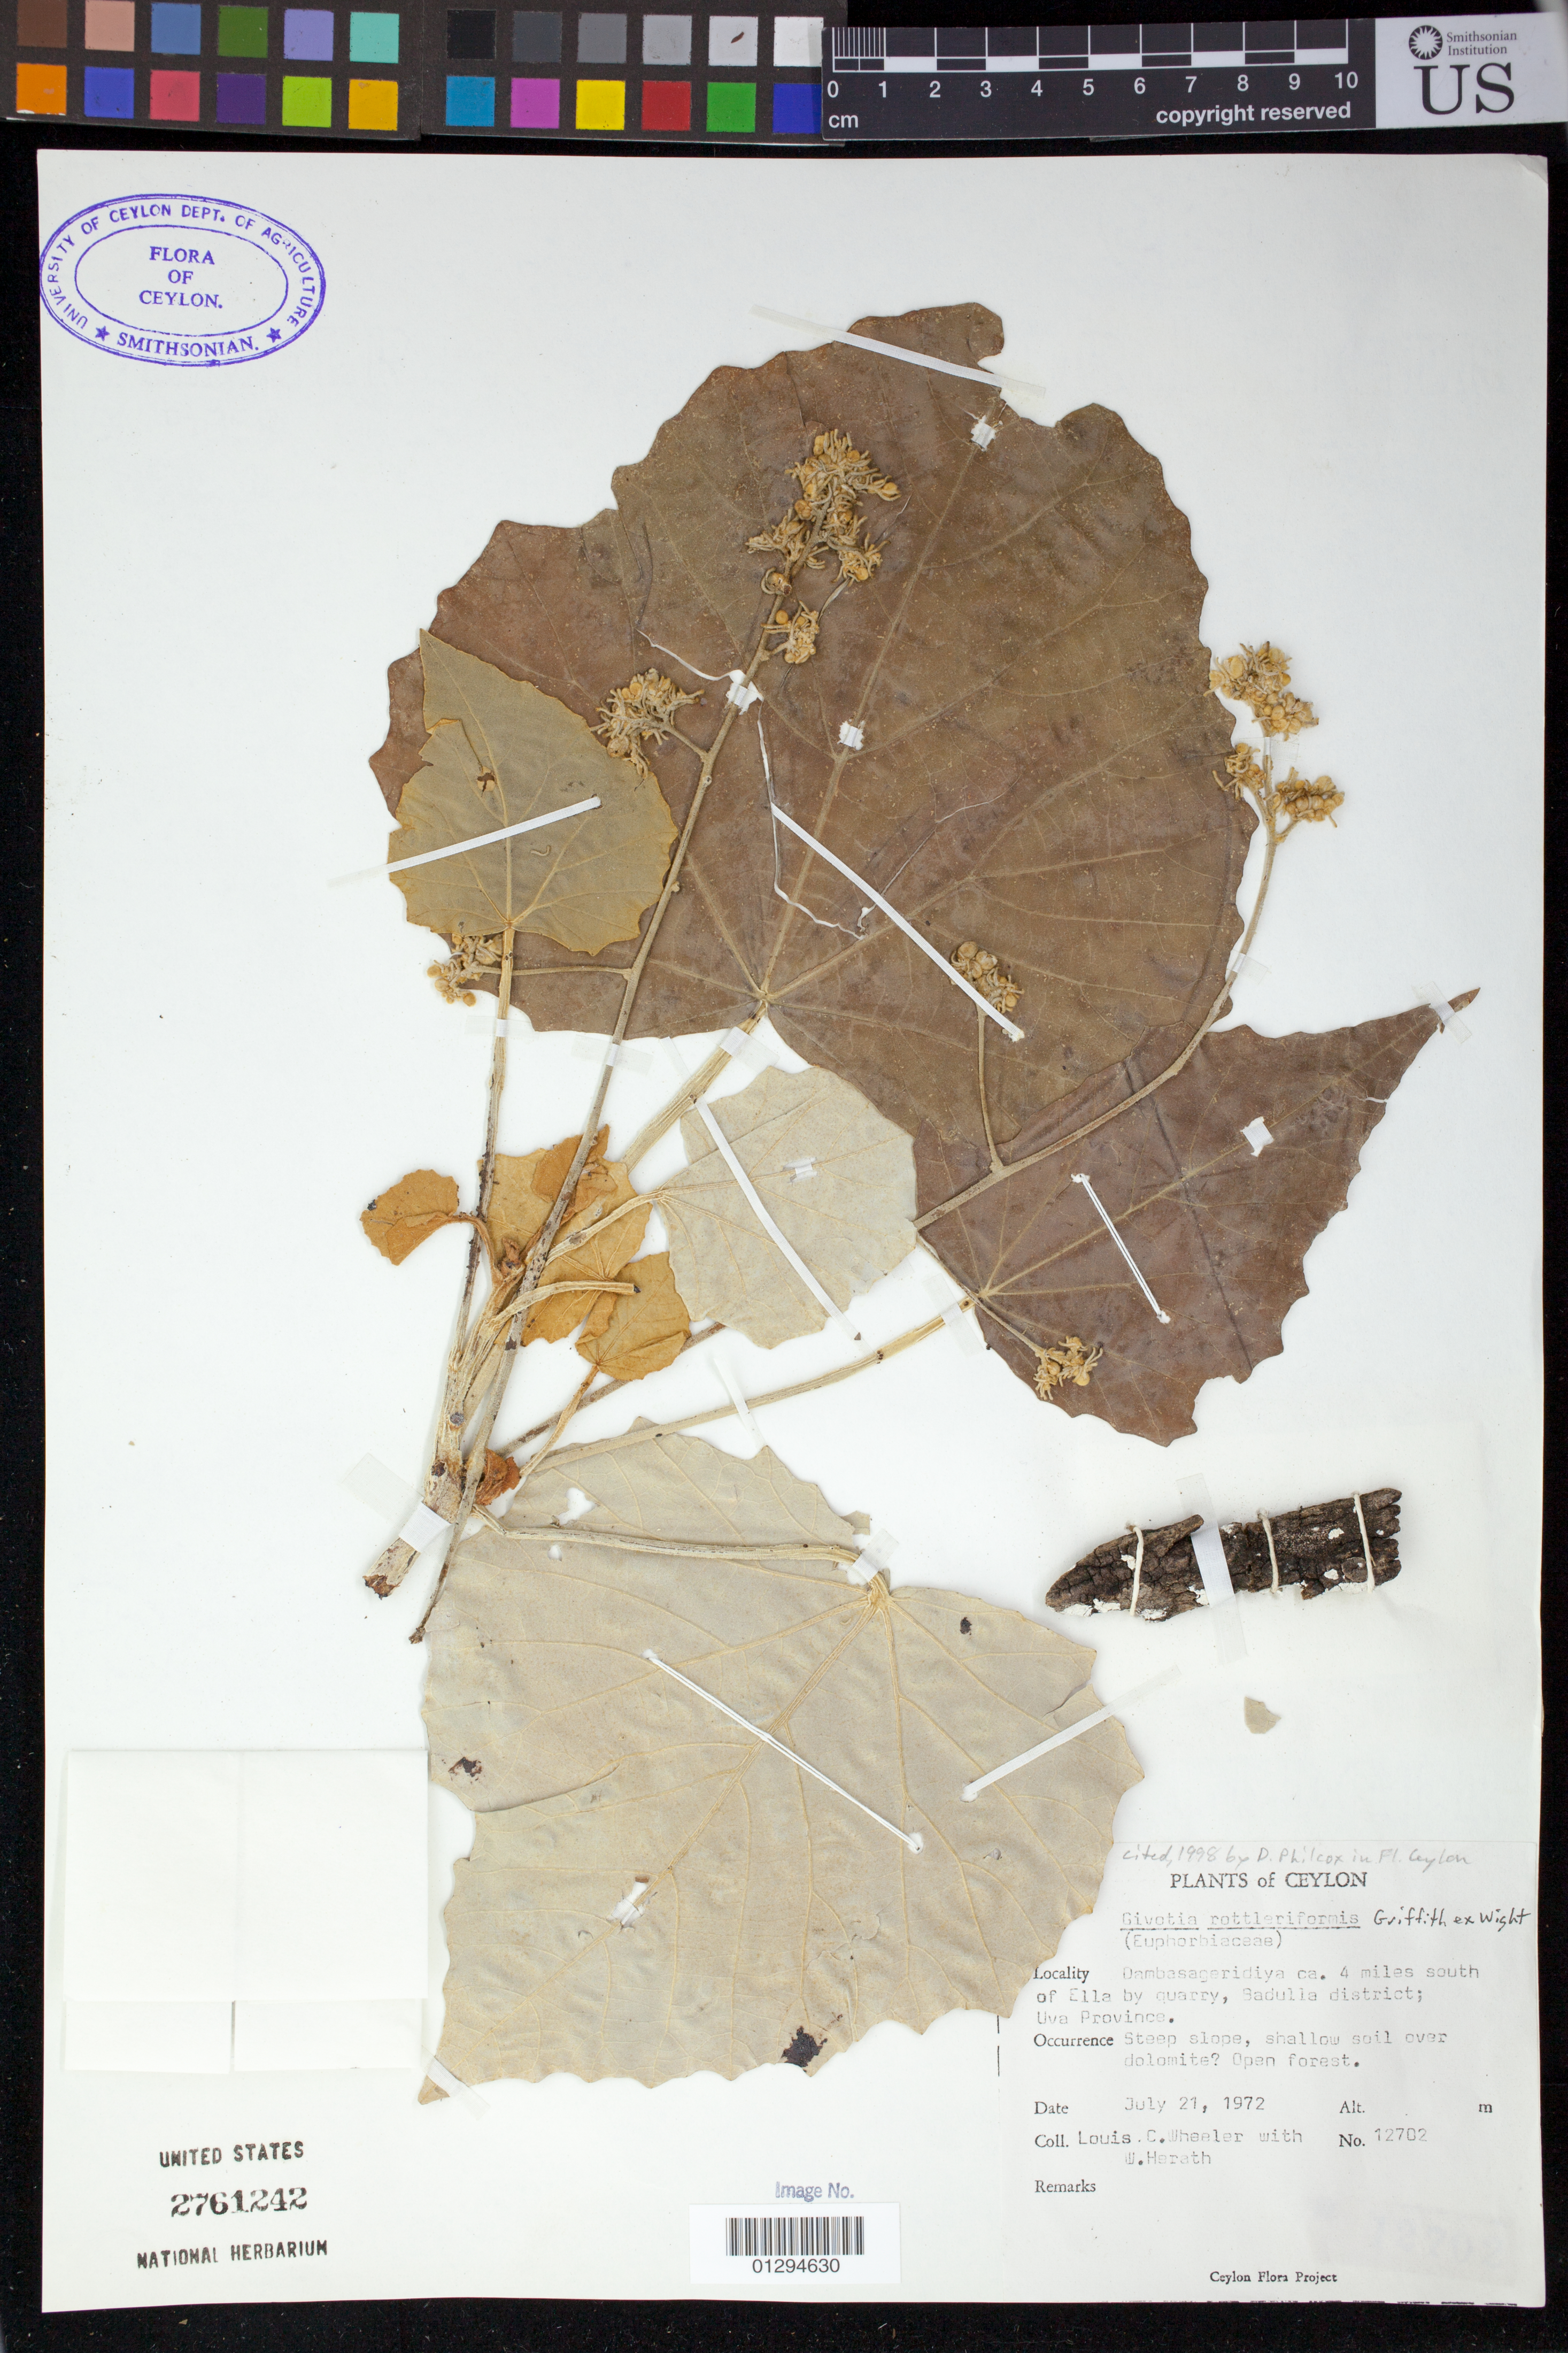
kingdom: Plantae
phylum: Tracheophyta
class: Magnoliopsida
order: Malpighiales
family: Euphorbiaceae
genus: Givotia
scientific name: Givotia rottleriformis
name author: Griff. ex Wight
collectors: L. C. Wheeler & W. Herath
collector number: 12702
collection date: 1972-07-21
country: Sri Lanka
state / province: Uva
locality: Dambasageridiya, ca. 4 miles south of Ella by quarry. Badulla district.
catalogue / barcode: US 2761242